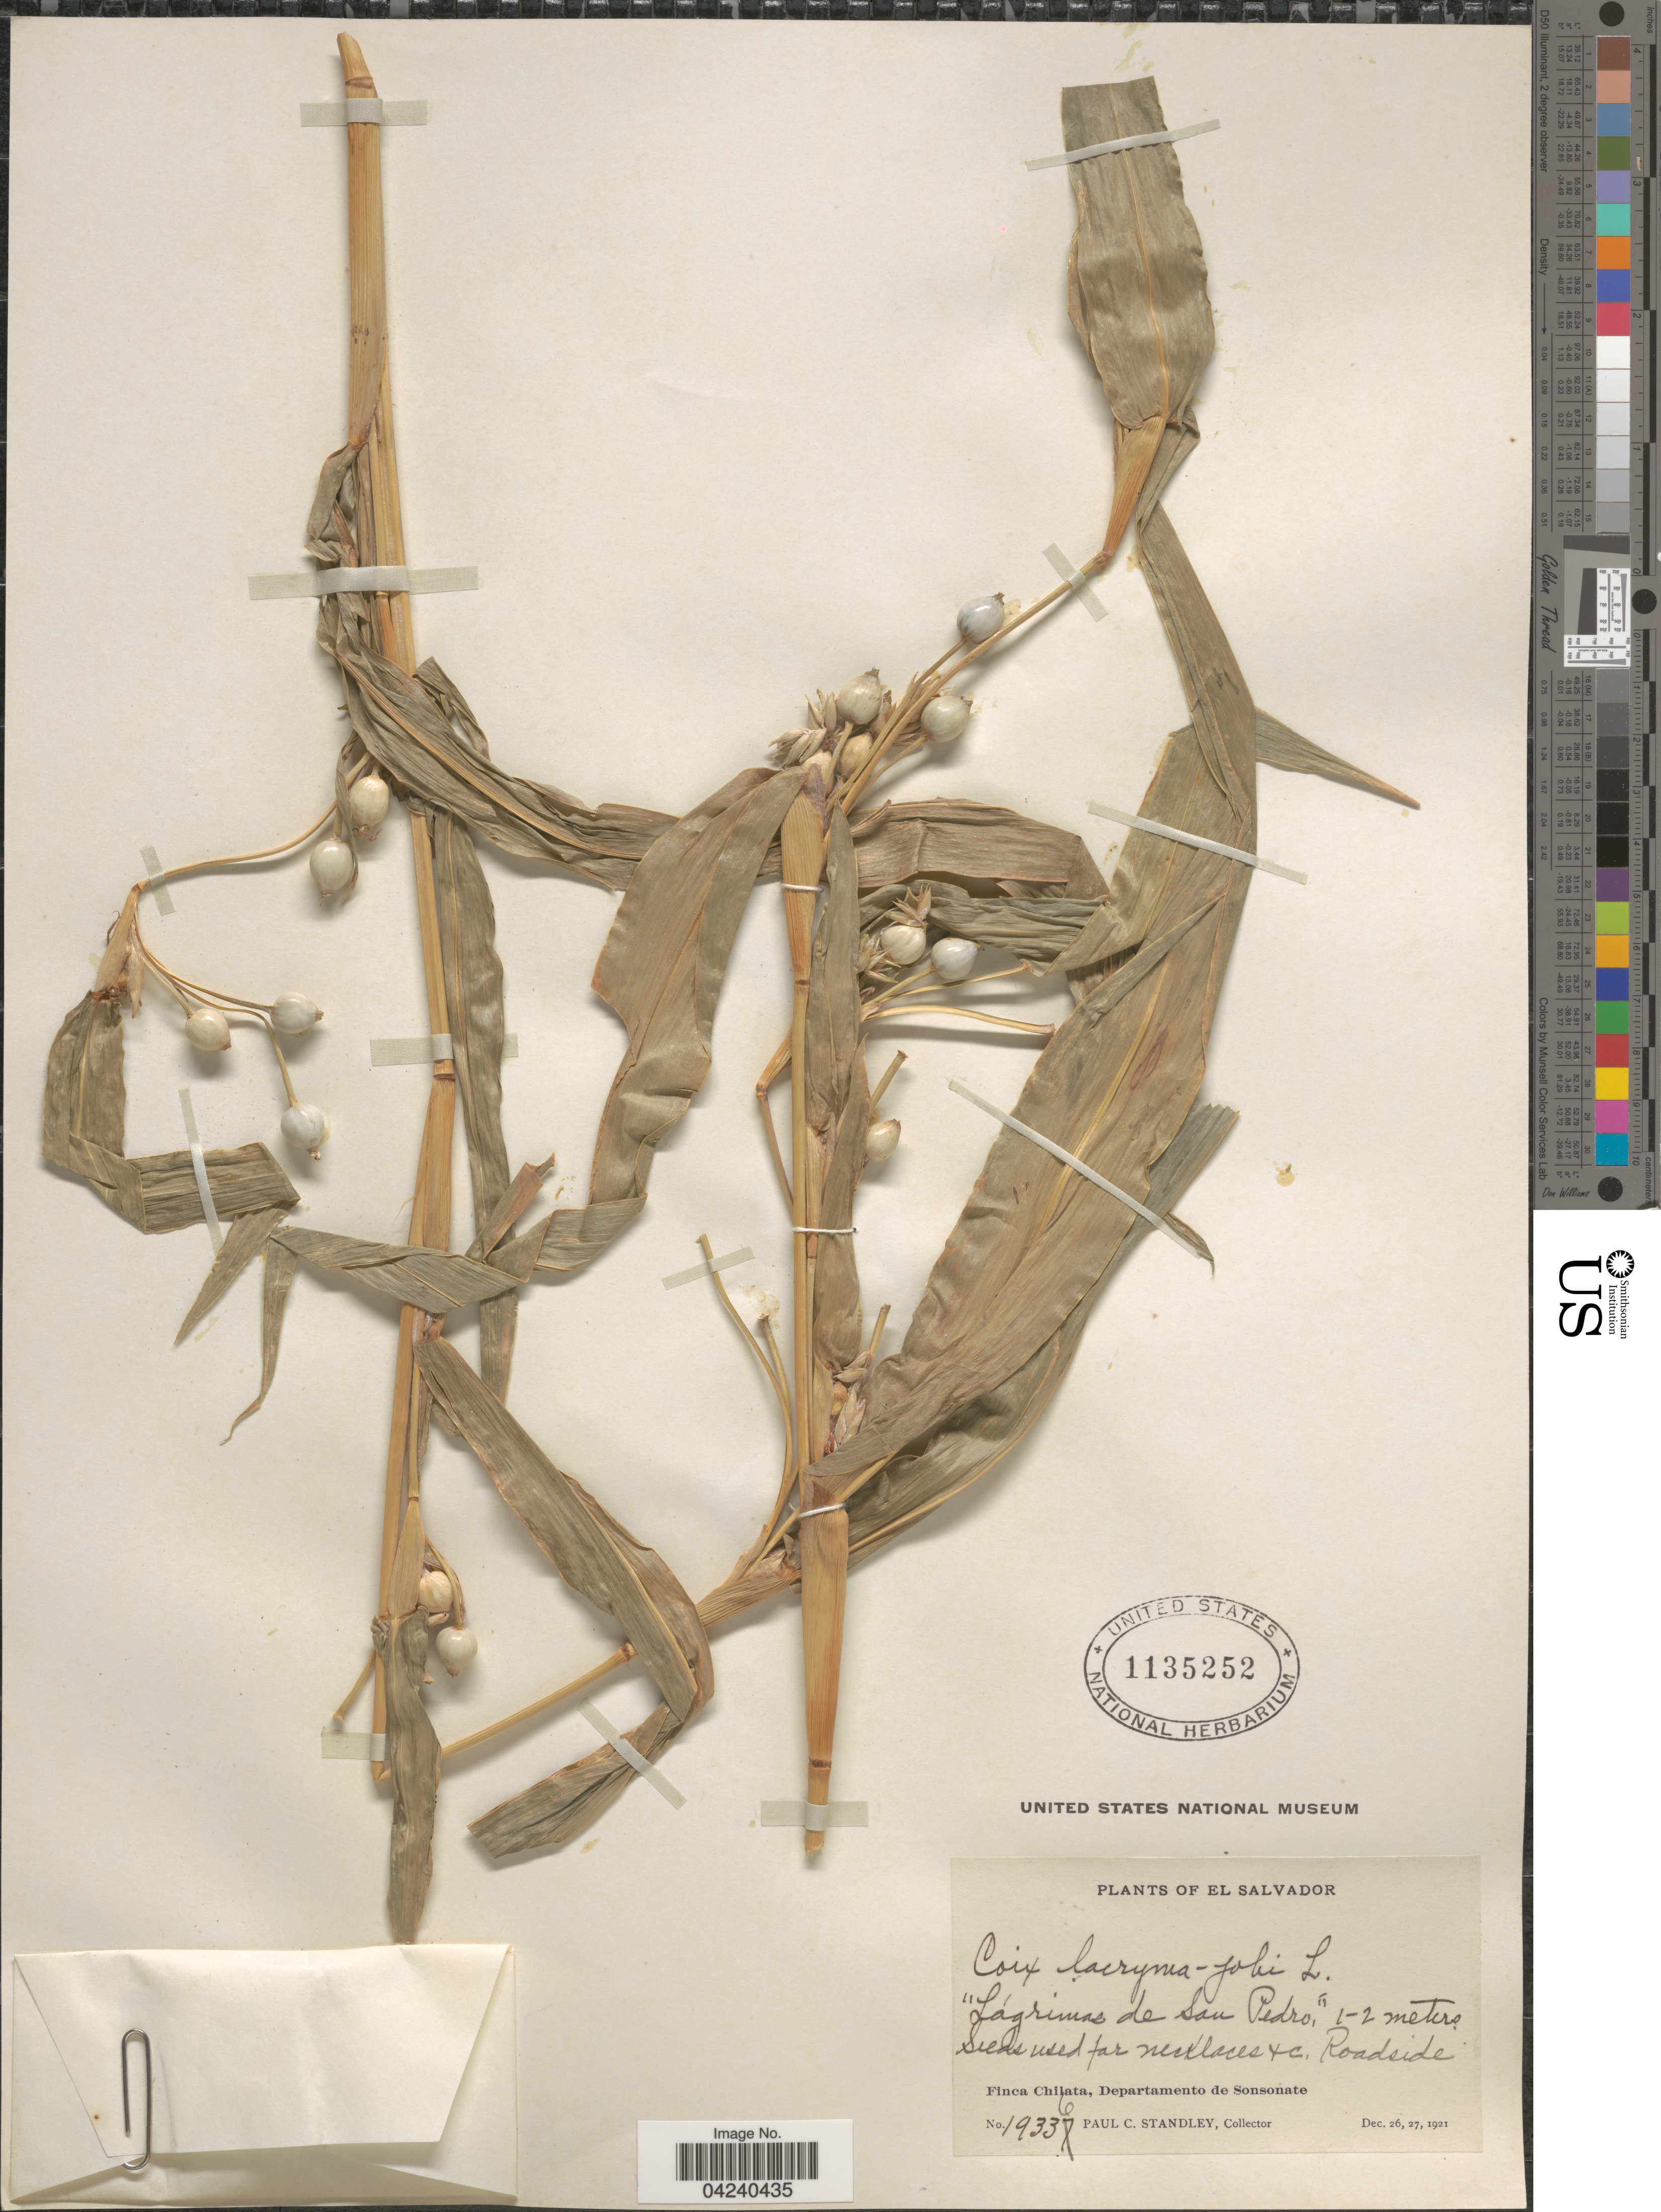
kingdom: Plantae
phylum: Tracheophyta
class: Liliopsida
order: Poales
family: Poaceae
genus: Coix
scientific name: Coix lacryma-jobi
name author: L.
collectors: P. C. Standley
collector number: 19336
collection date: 1921-12-26/1921-12-27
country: El Salvador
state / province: Sonsonate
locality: Finca Chilata, Departamento de Sonsonate.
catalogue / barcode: US 1135252